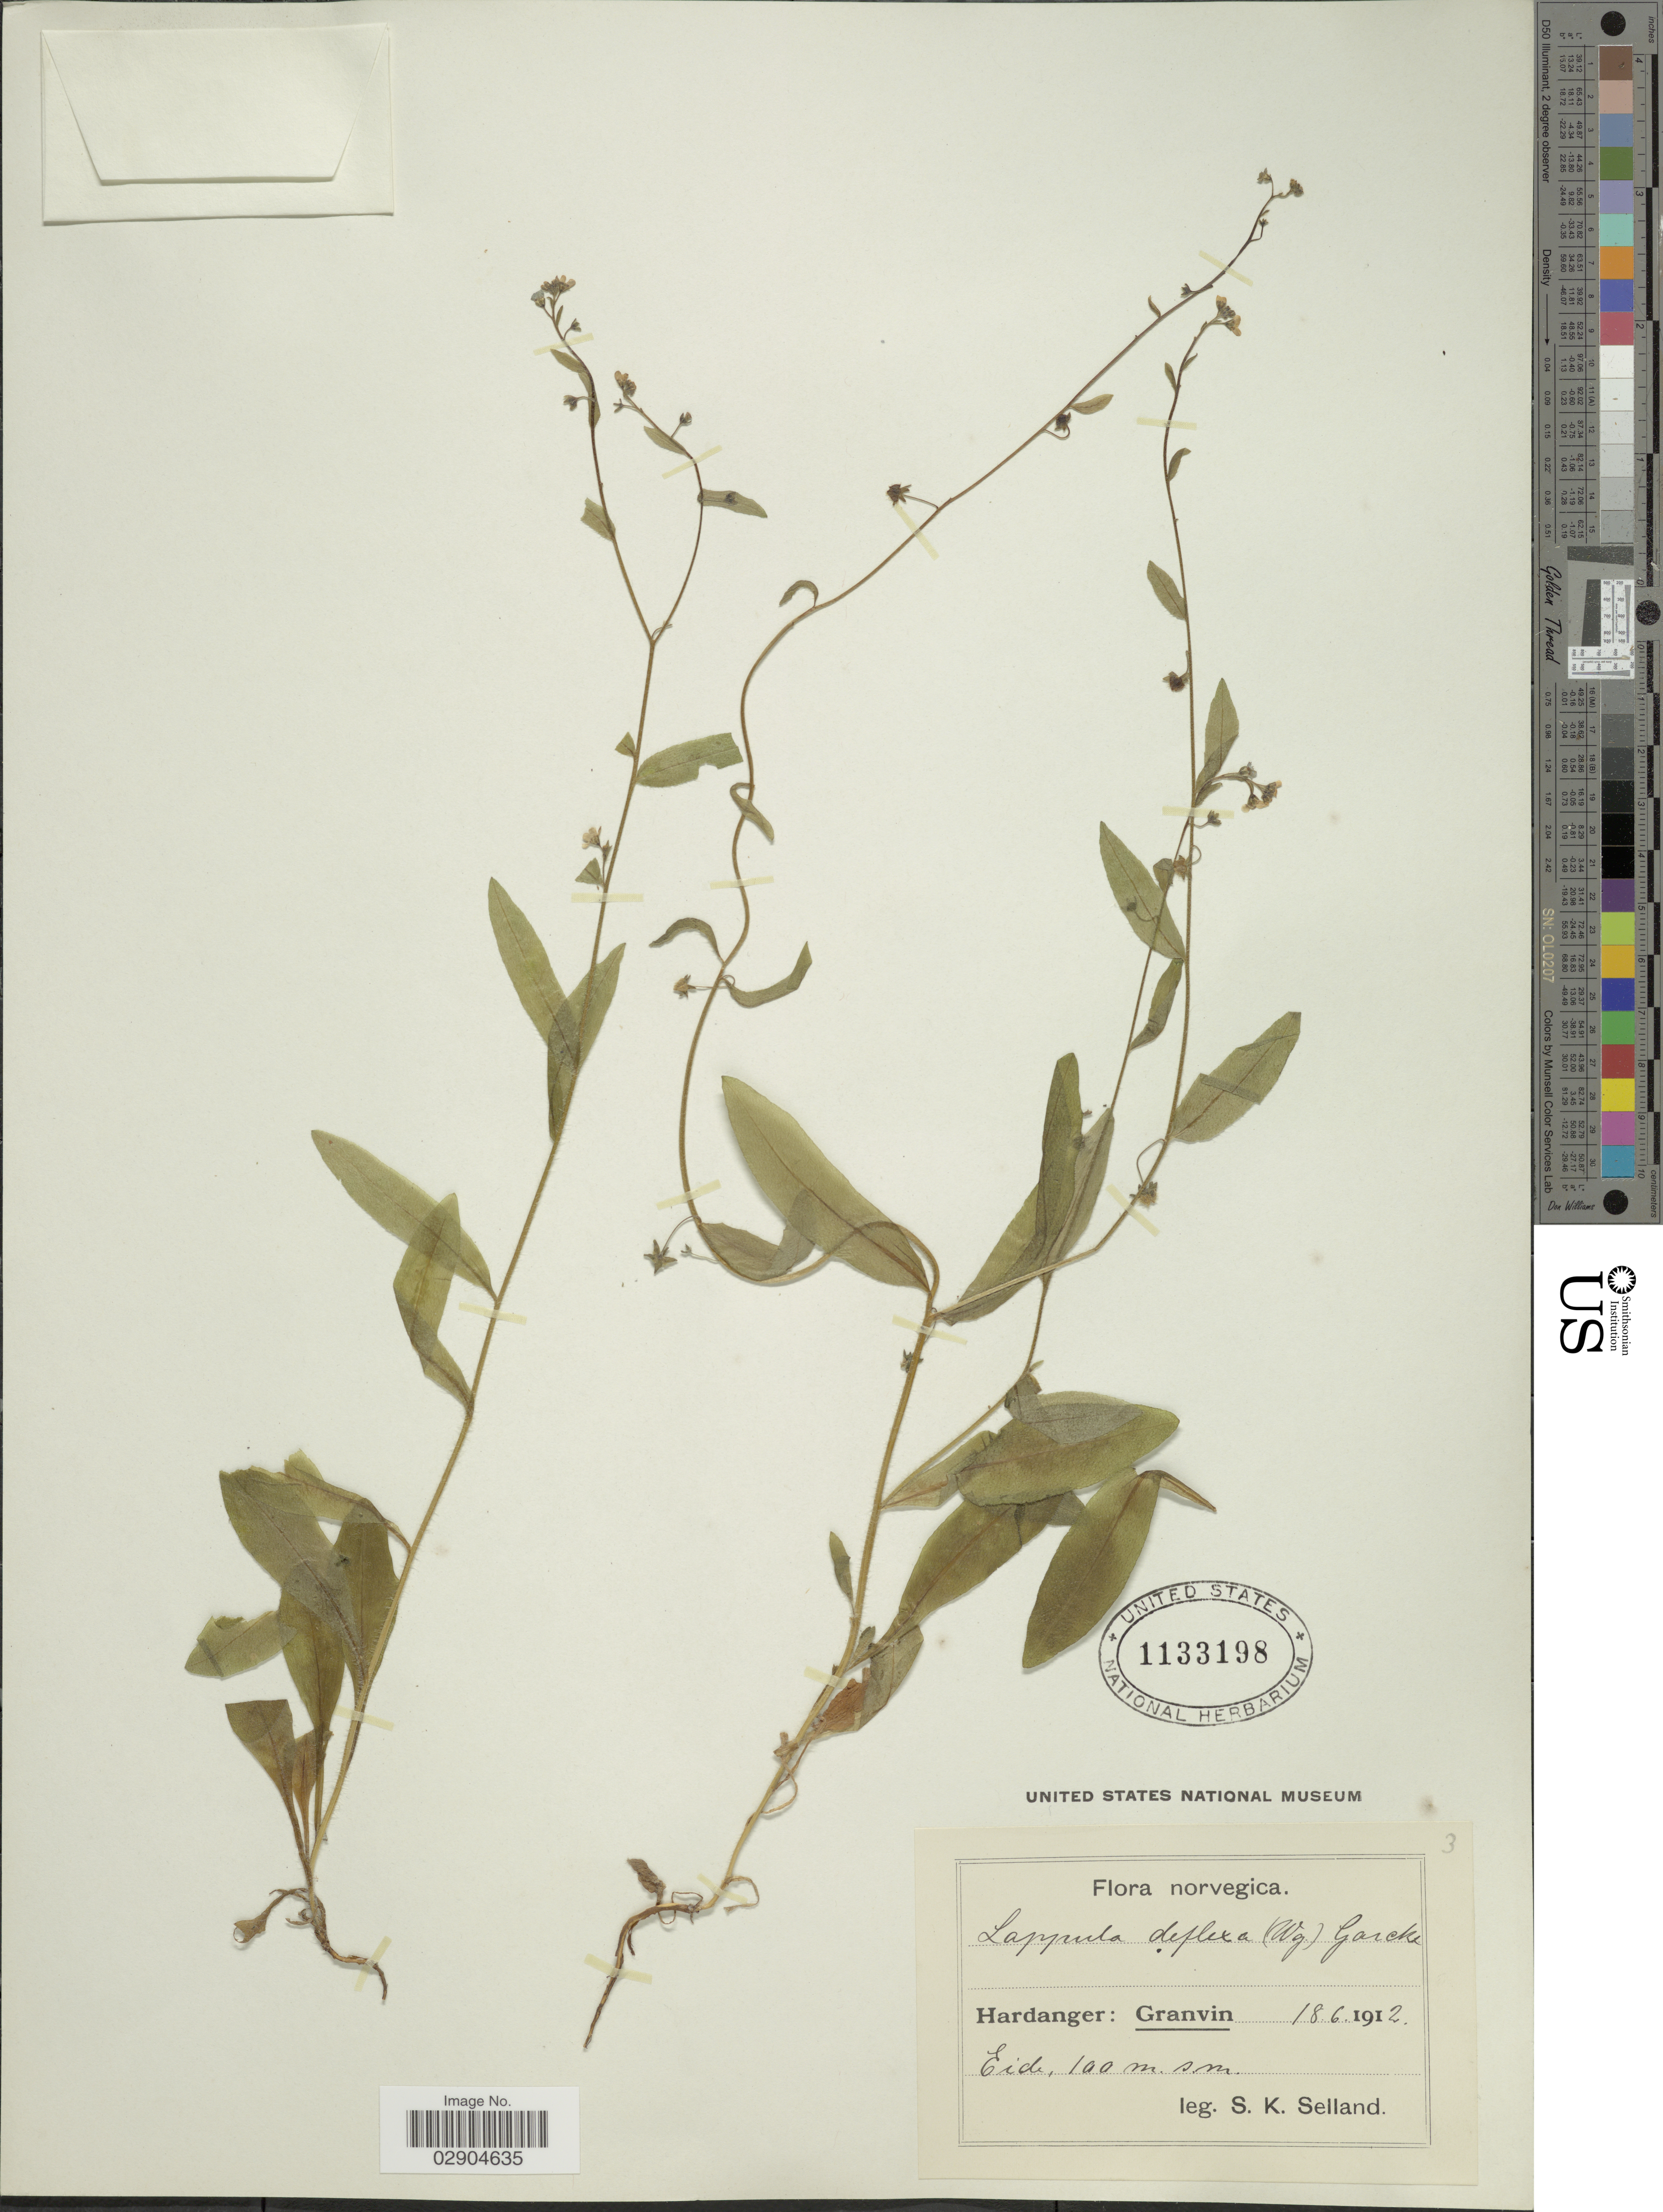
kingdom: Plantae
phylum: Tracheophyta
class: Magnoliopsida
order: Boraginales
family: Boraginaceae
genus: Lappula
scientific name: Lappula deflexa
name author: (Wahlenb.) Garcke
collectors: S. Selland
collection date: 1912-06-18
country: Norway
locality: Norvegica. Hardanger: Granvin. Eide.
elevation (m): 100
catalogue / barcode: US 1133198